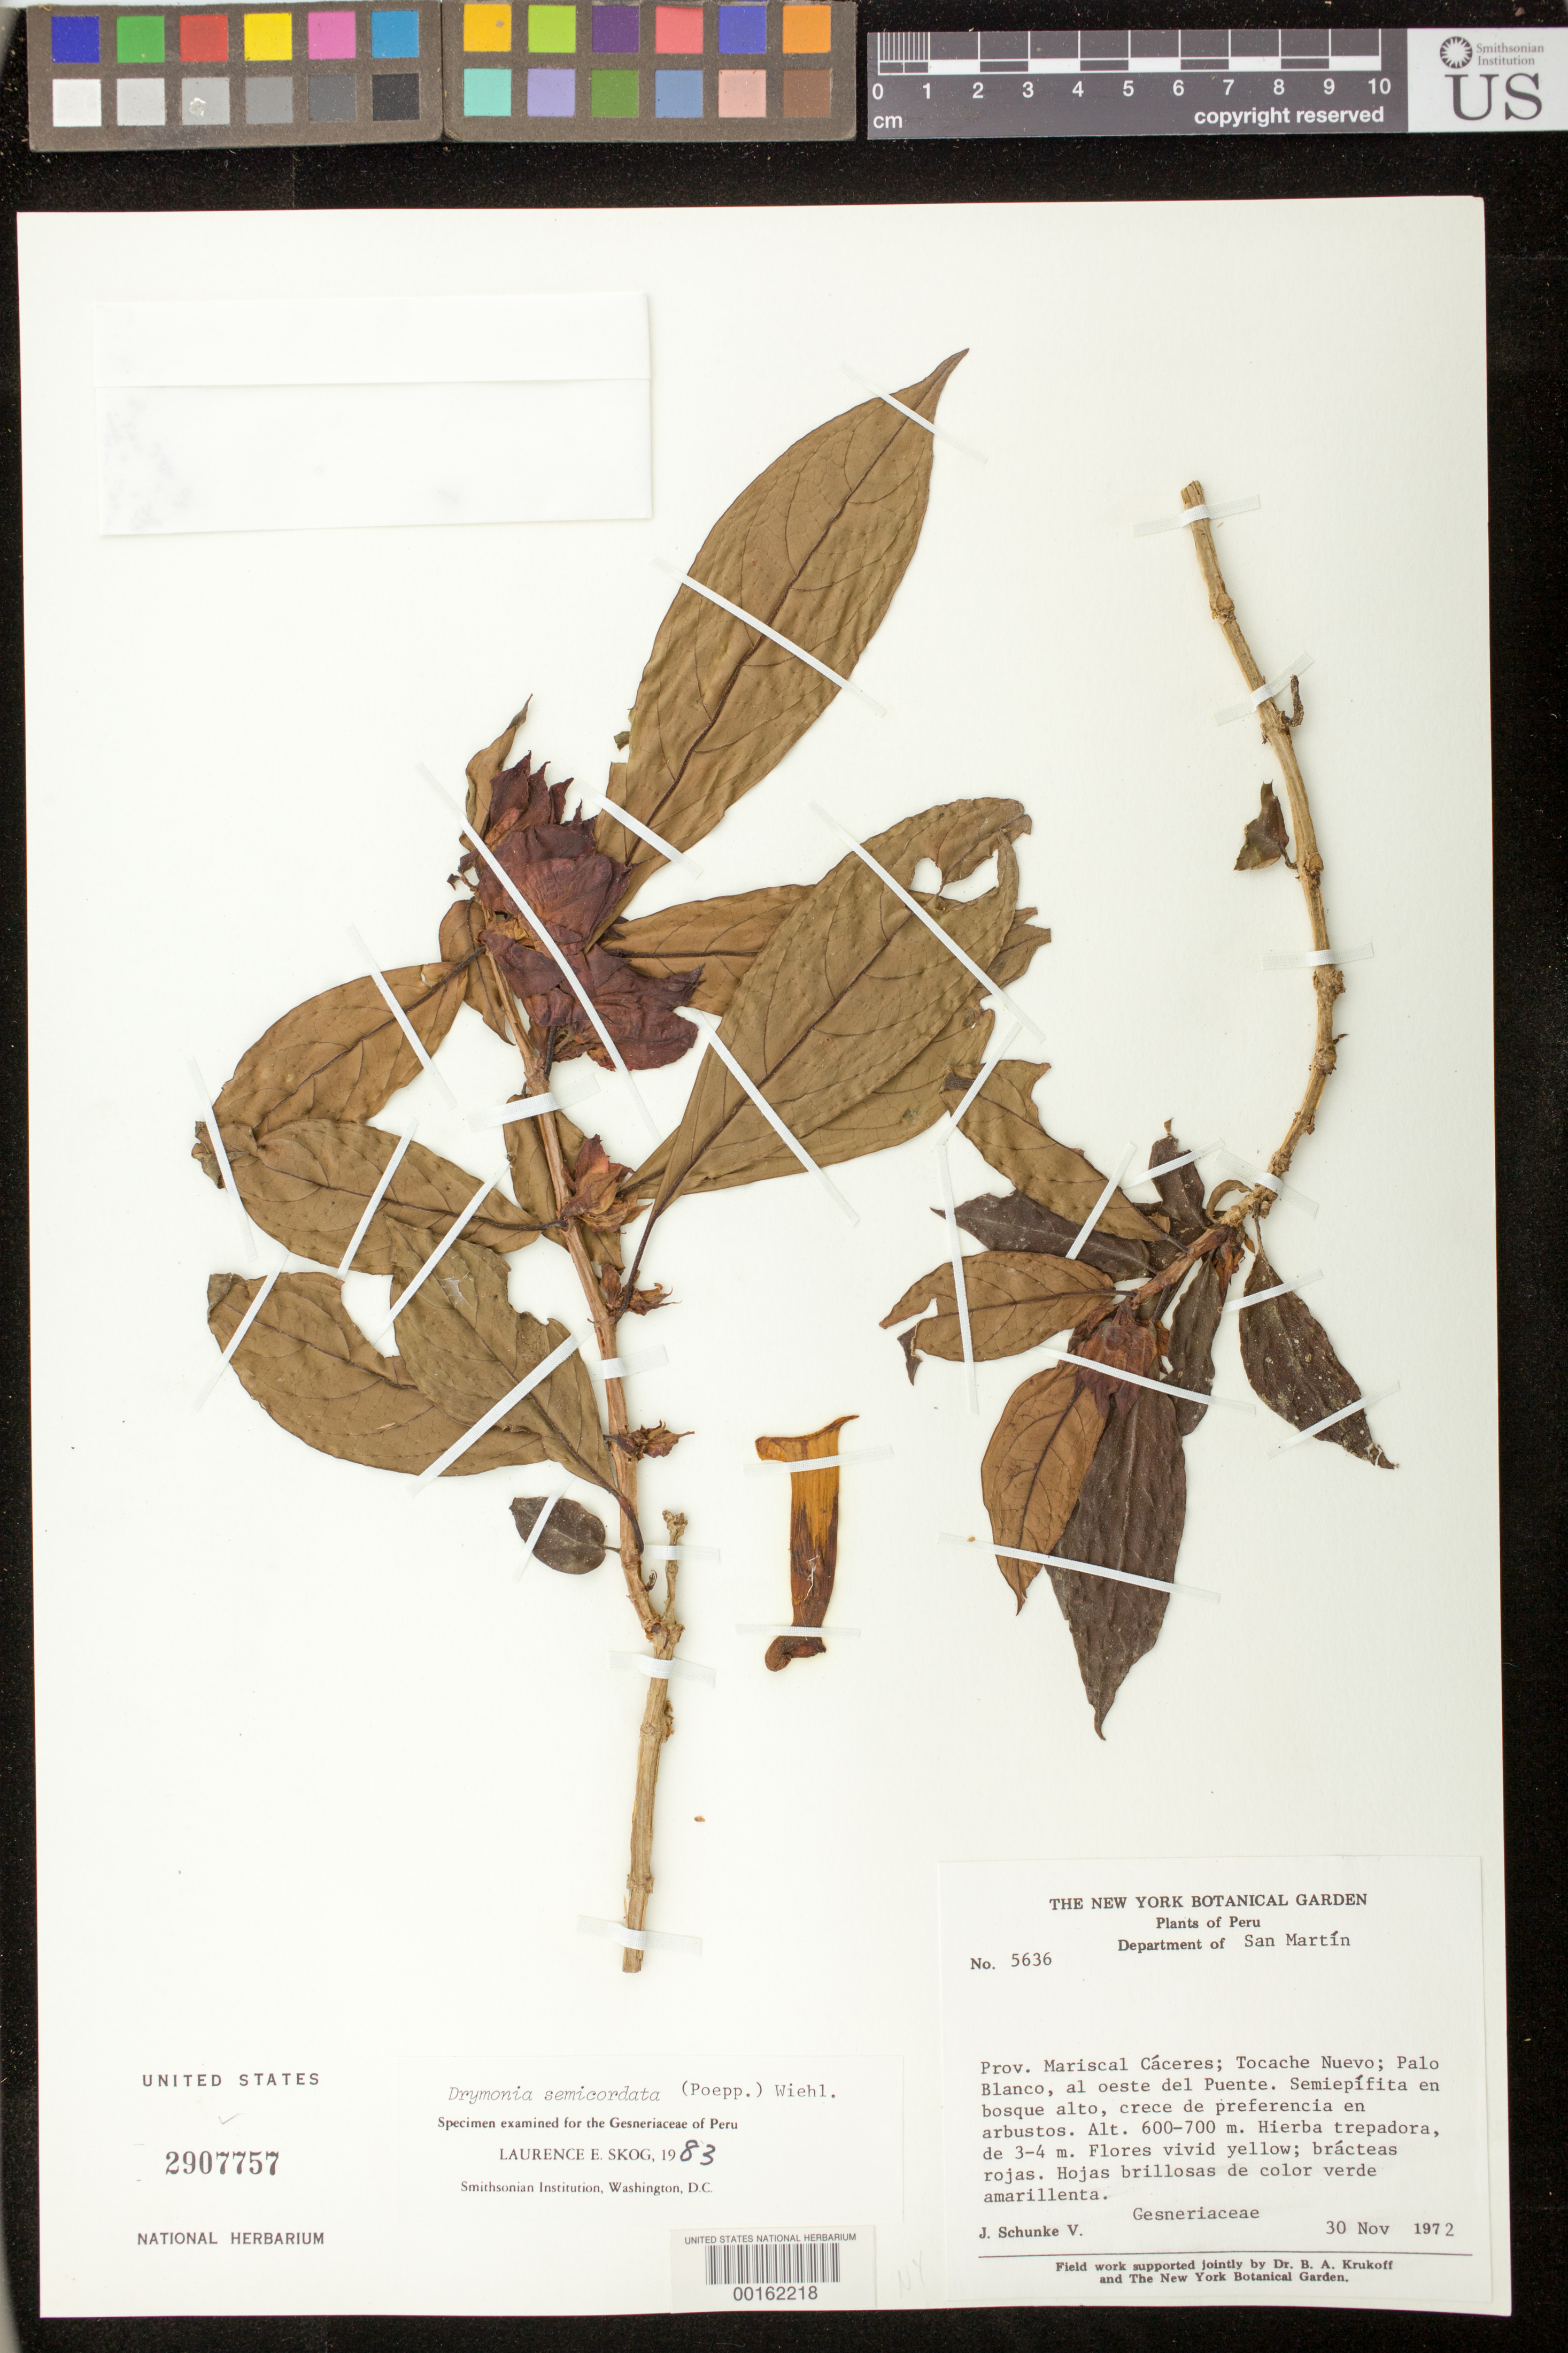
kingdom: Plantae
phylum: Tracheophyta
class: Magnoliopsida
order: Lamiales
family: Gesneriaceae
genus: Drymonia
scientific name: Drymonia semicordata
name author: (Poepp.) Wiehler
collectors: J. Schunke Vigo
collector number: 5636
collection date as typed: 30 Nov 1972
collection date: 1972-11-30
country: Peru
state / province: San Martín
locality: Prov. Mariscal Cáceres, Tocache Nuevo; Palo Blanco, al oeste del Puente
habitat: Semiepiphyte in tall forest, growing by preference in shrubs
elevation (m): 600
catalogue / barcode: US 2907757